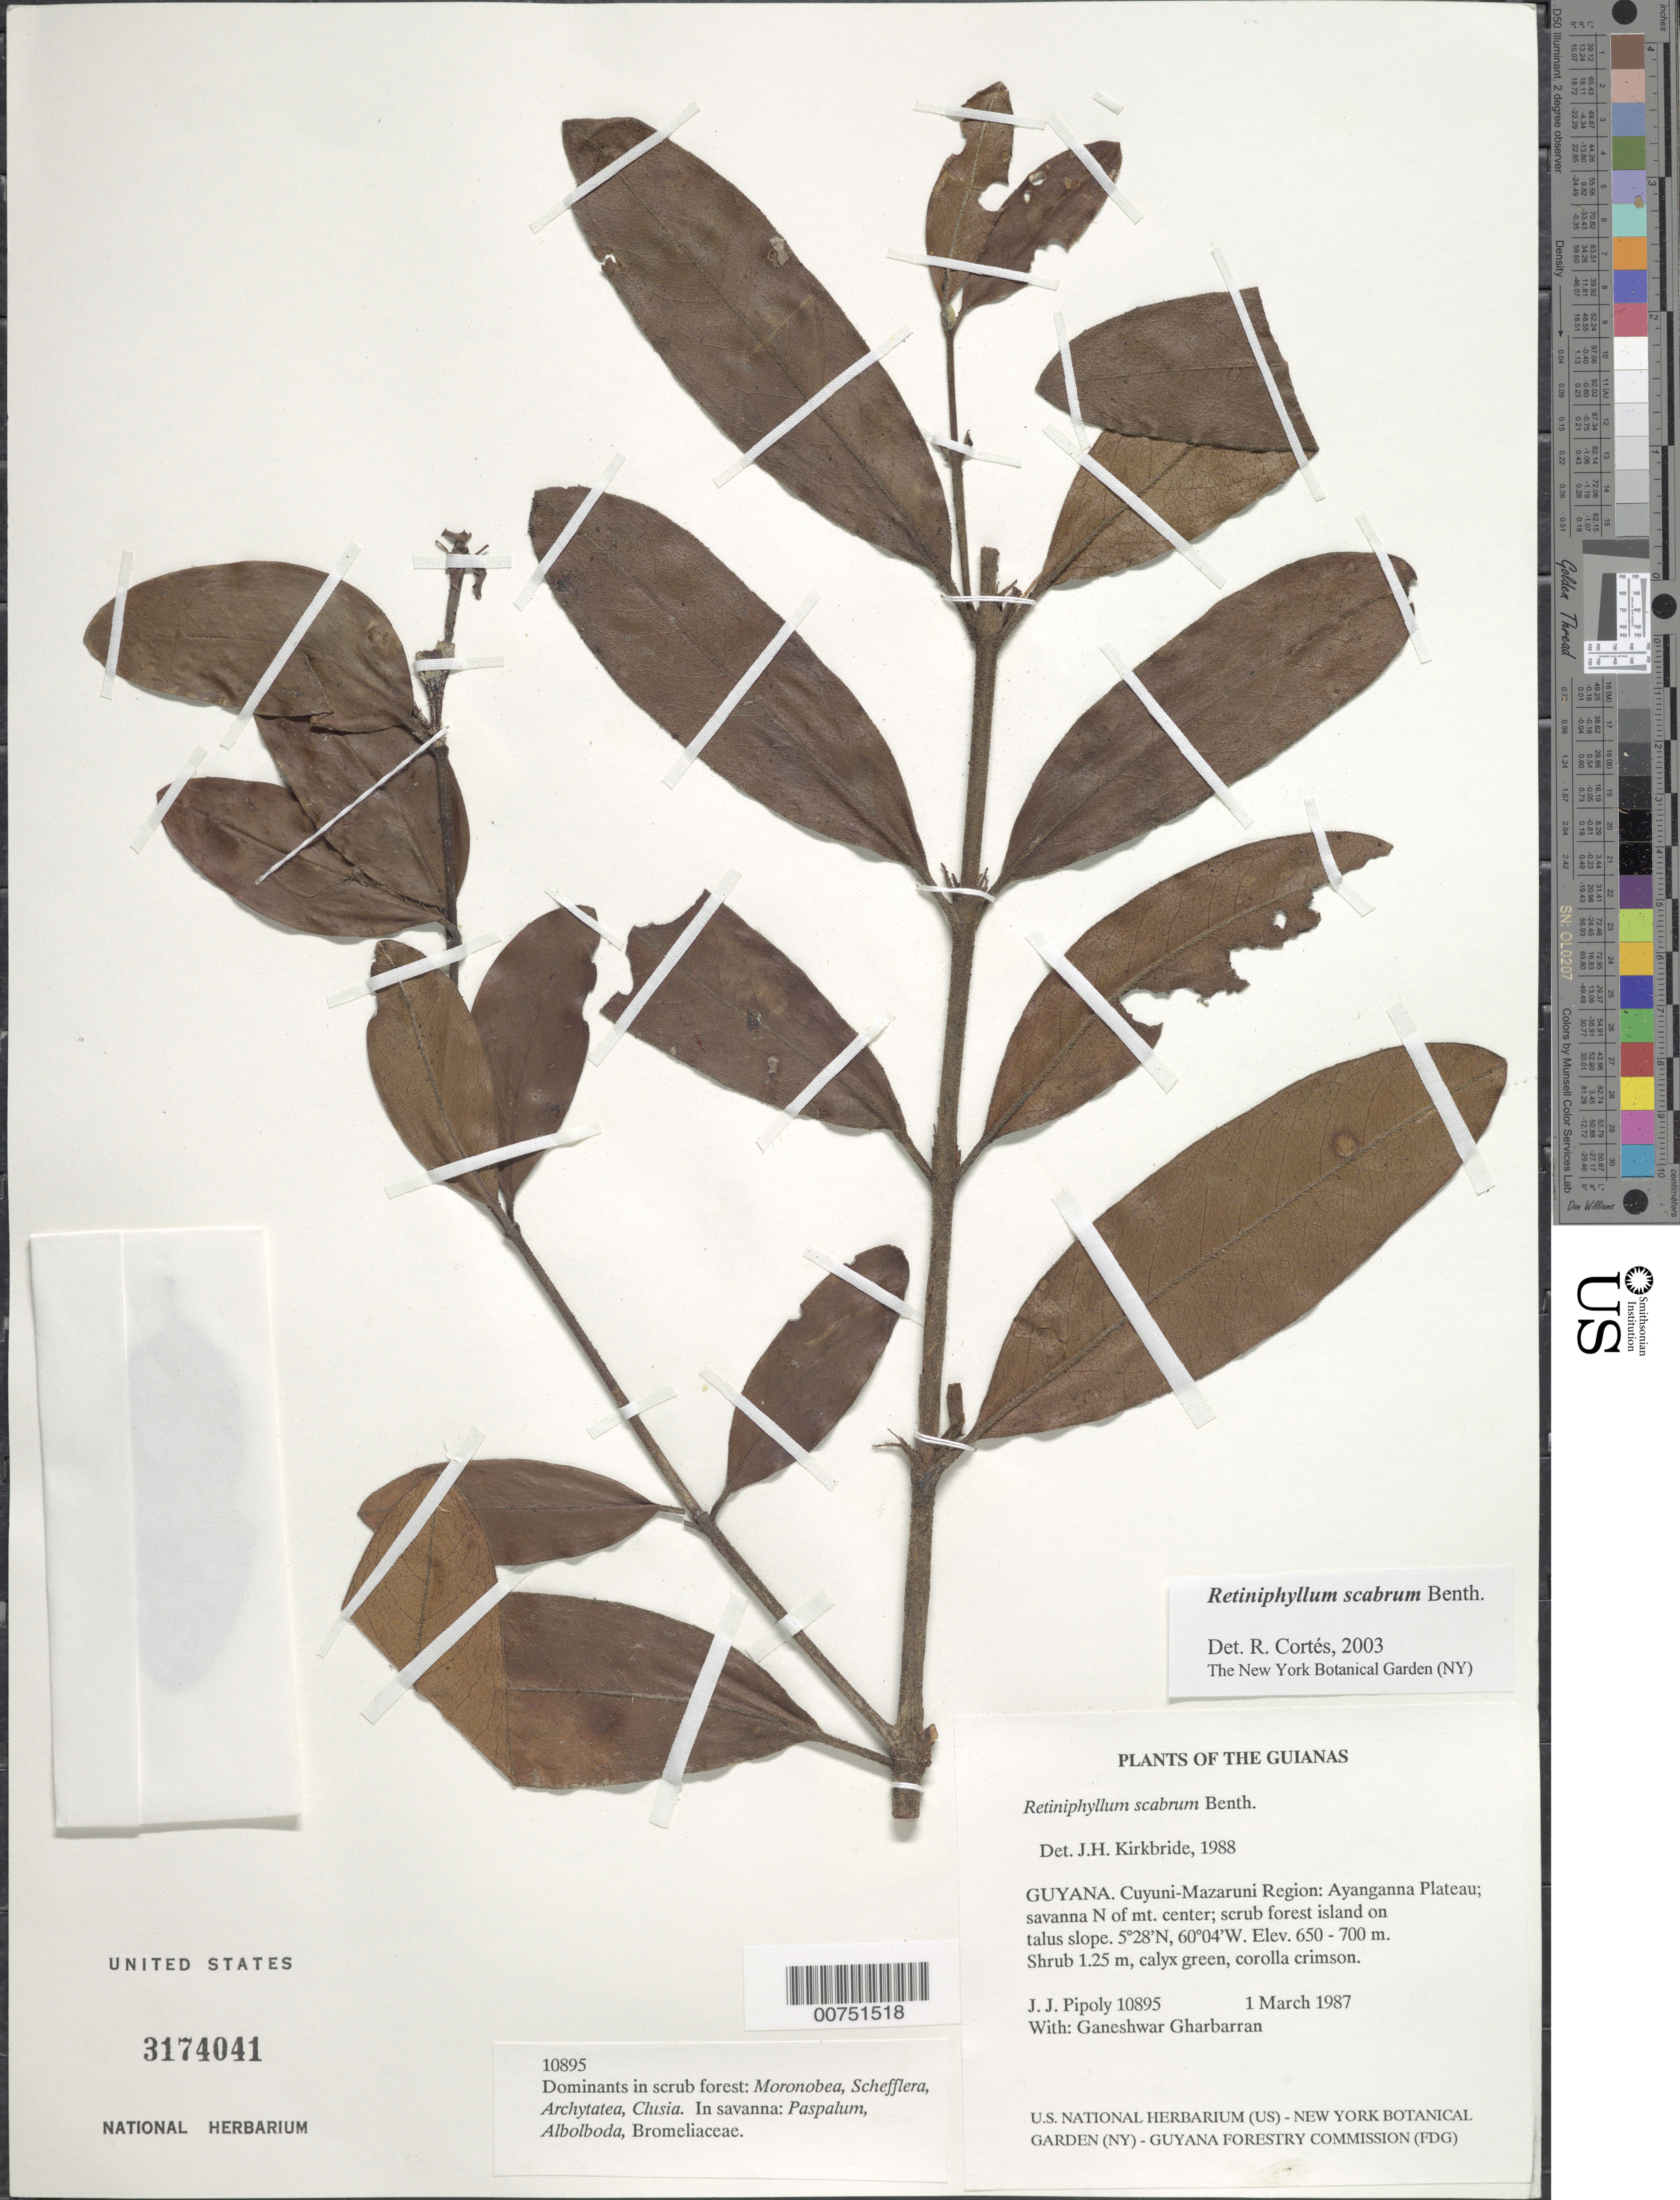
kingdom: Plantae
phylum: Tracheophyta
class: Magnoliopsida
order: Gentianales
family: Rubiaceae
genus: Retiniphyllum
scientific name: Retiniphyllum scabrum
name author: Benth.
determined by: Cortes R., G.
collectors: J. J. Pipoly & G. Gharbarran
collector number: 10895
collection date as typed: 1 March 1987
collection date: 1987-03-01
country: Guyana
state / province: Cuyuni-Mazaruni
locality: Ayanganna Plateau, N of mountain center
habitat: Savanna with scrub forest island on talus slope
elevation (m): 650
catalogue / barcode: US 3174041